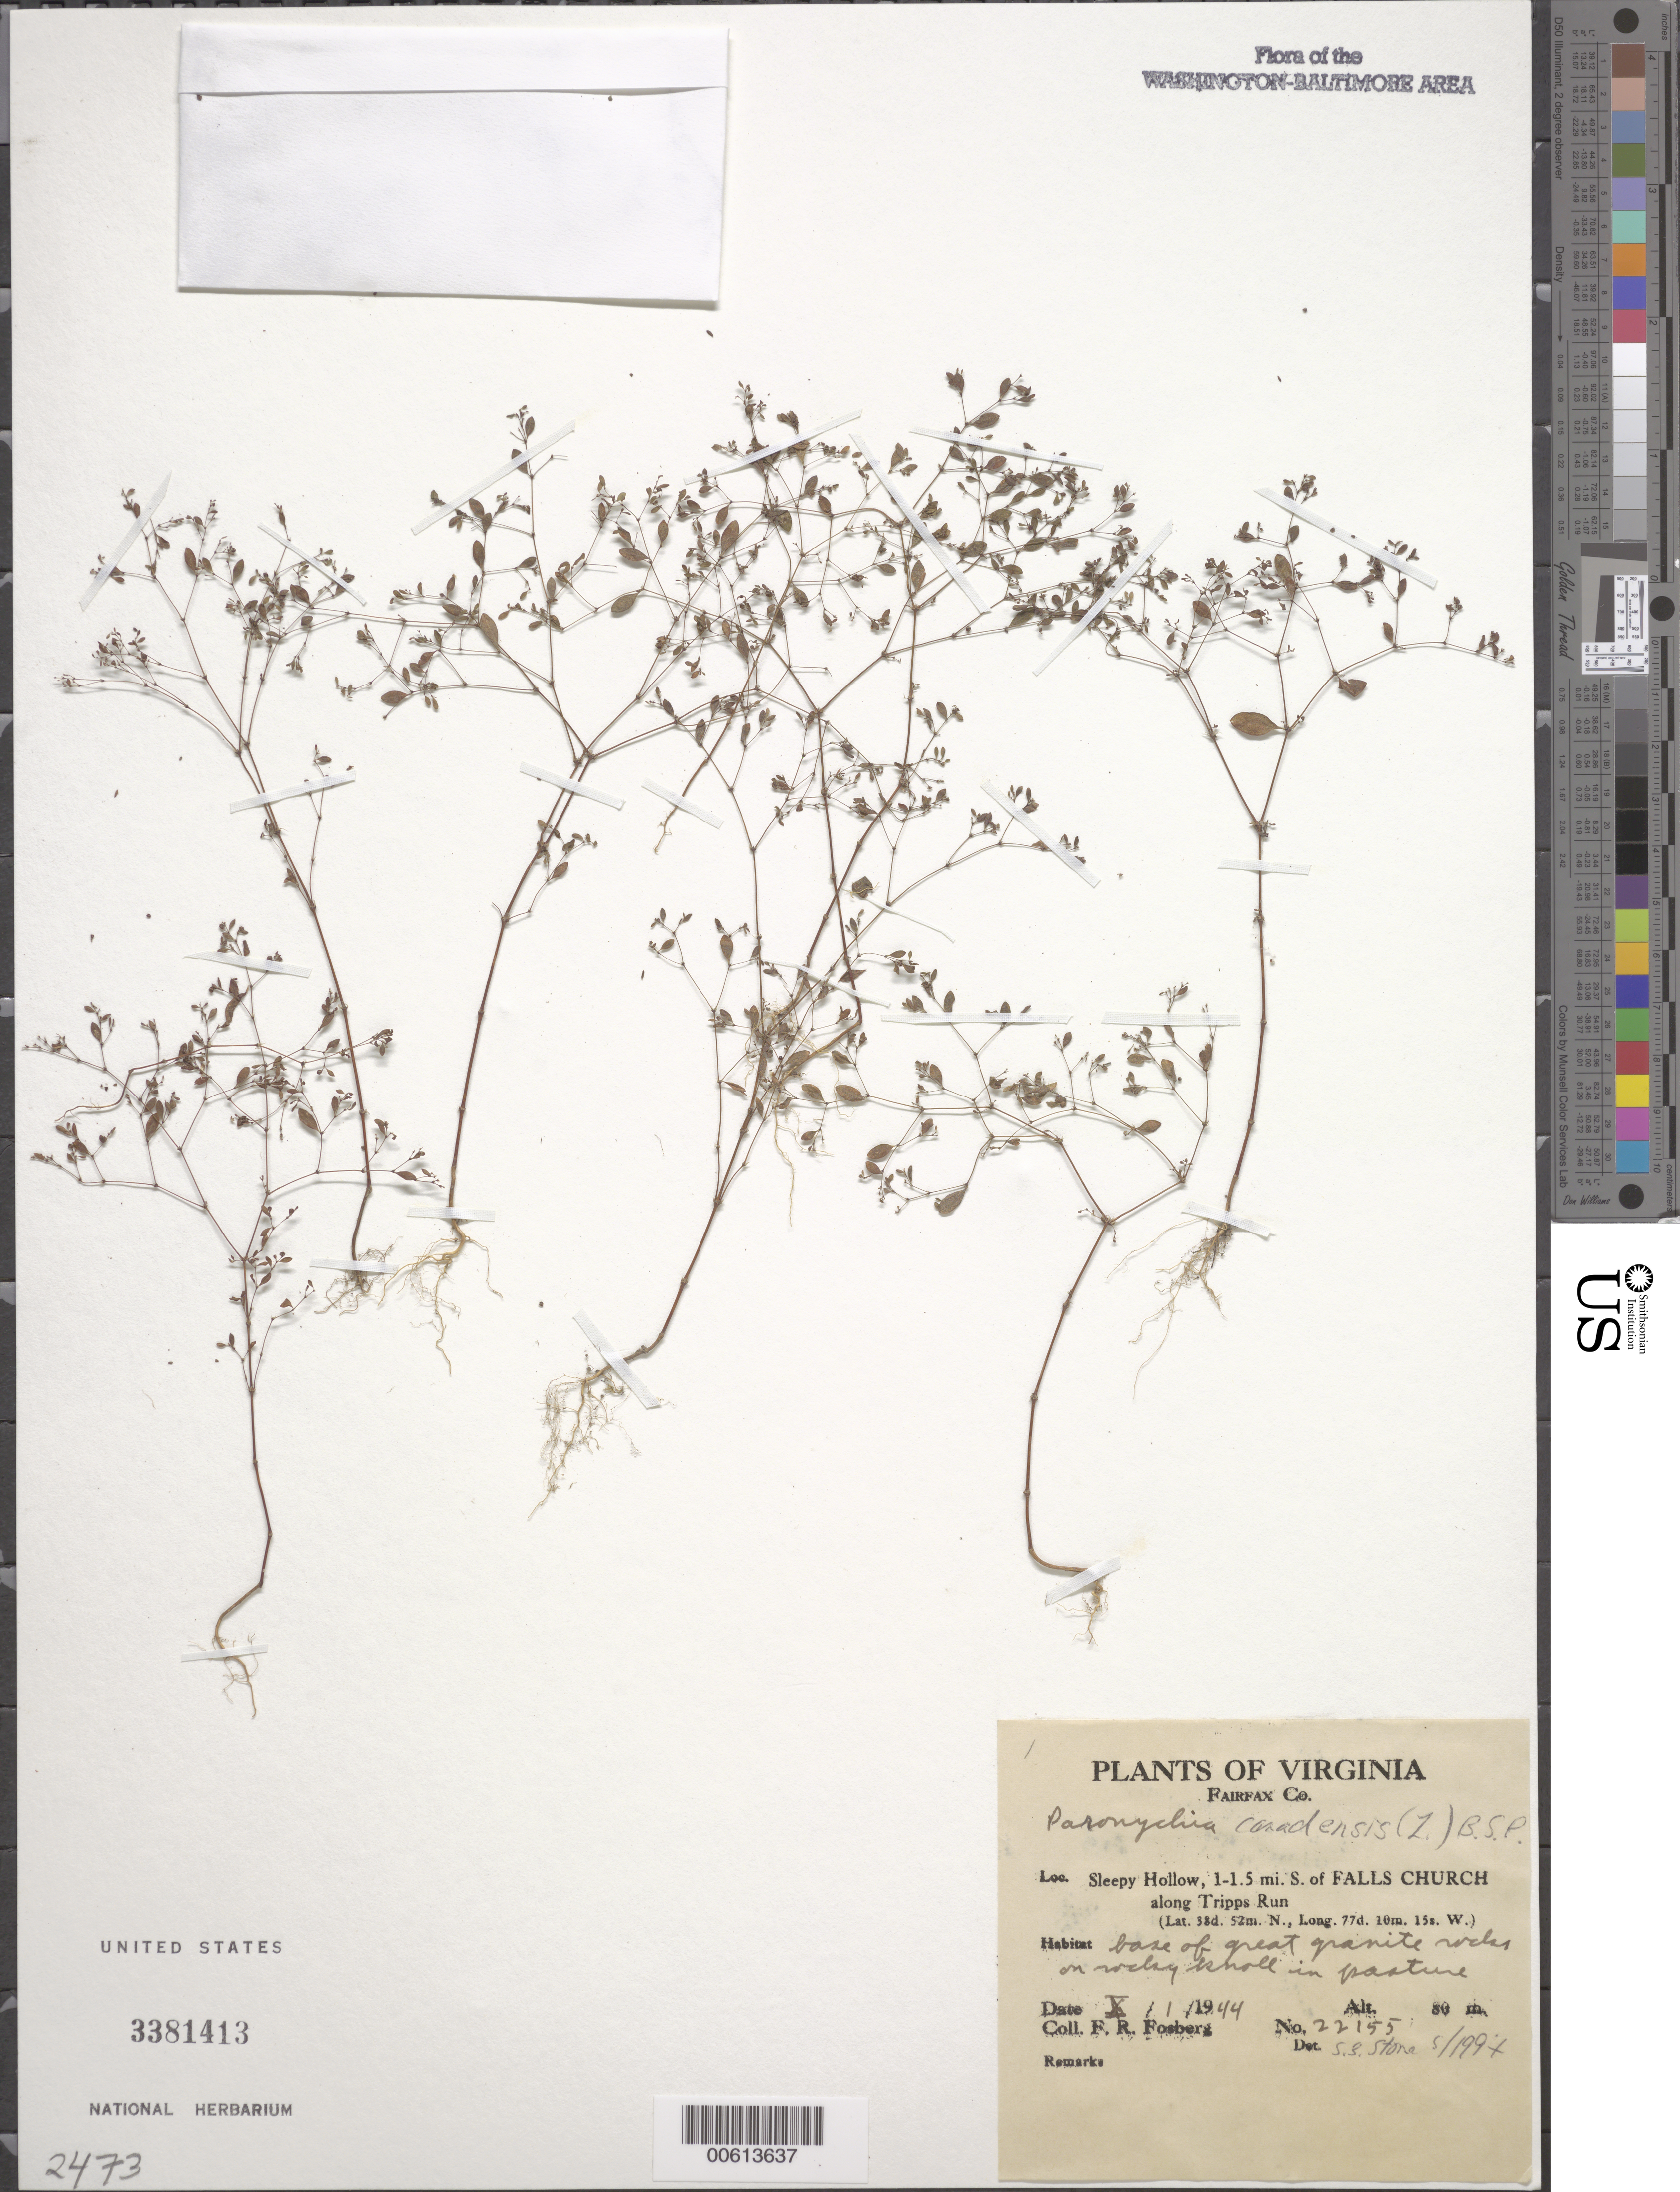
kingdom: Plantae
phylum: Tracheophyta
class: Magnoliopsida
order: Caryophyllales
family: Caryophyllaceae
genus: Paronychia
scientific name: Paronychia canadensis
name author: (L.) Alph. Wood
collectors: F. R. Fosberg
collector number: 23155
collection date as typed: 01 Oct 1944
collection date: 1944-10-01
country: United States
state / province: Virginia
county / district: Fairfax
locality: Sleepy Hollow, S of Falls Church along Tripps Run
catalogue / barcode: US 3381413